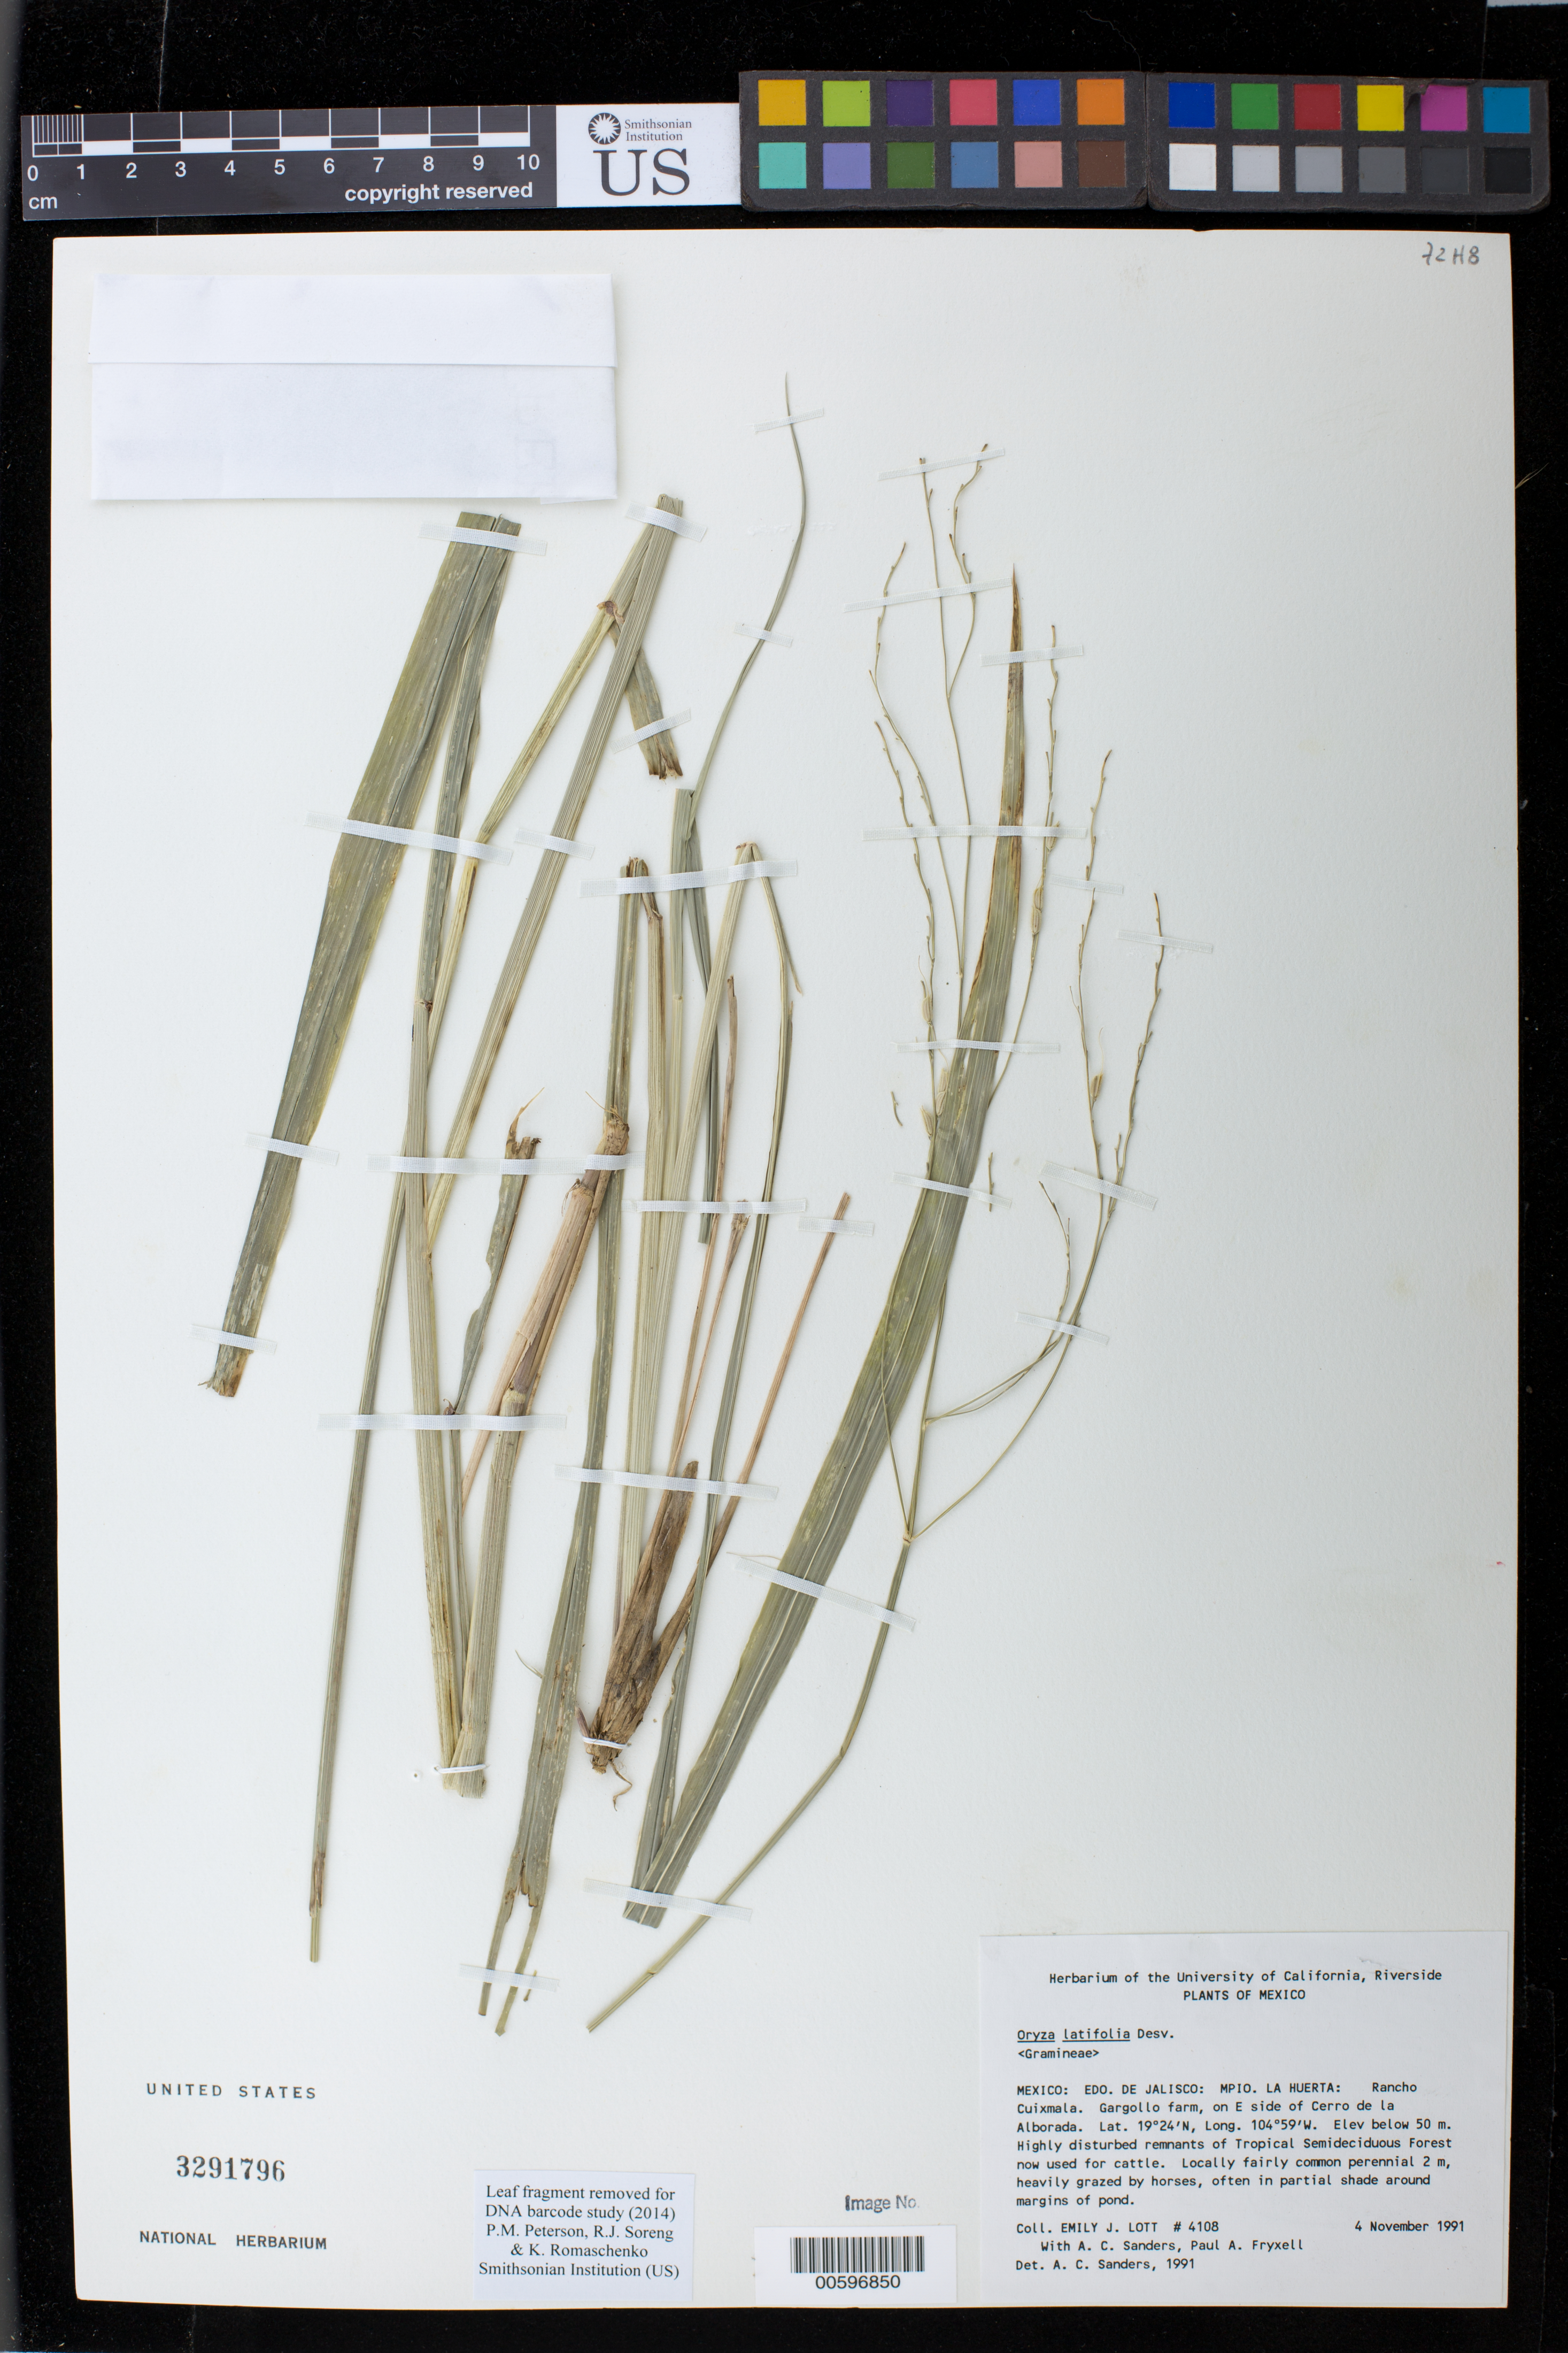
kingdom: Plantae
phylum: Tracheophyta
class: Liliopsida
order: Poales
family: Poaceae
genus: Oryza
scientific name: Oryza latifolia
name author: Desv.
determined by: Sanders, A. C.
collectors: E. Lott, A. Sanders & P. A. Fryxell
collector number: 4108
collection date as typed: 4 Nov 1991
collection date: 1991-11-04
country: Mexico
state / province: Jalisco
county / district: Huerta, La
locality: Rancho Cuixmala. Gargollo farm, on E side of Cerro de la Alborada.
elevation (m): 50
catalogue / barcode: US 3291796